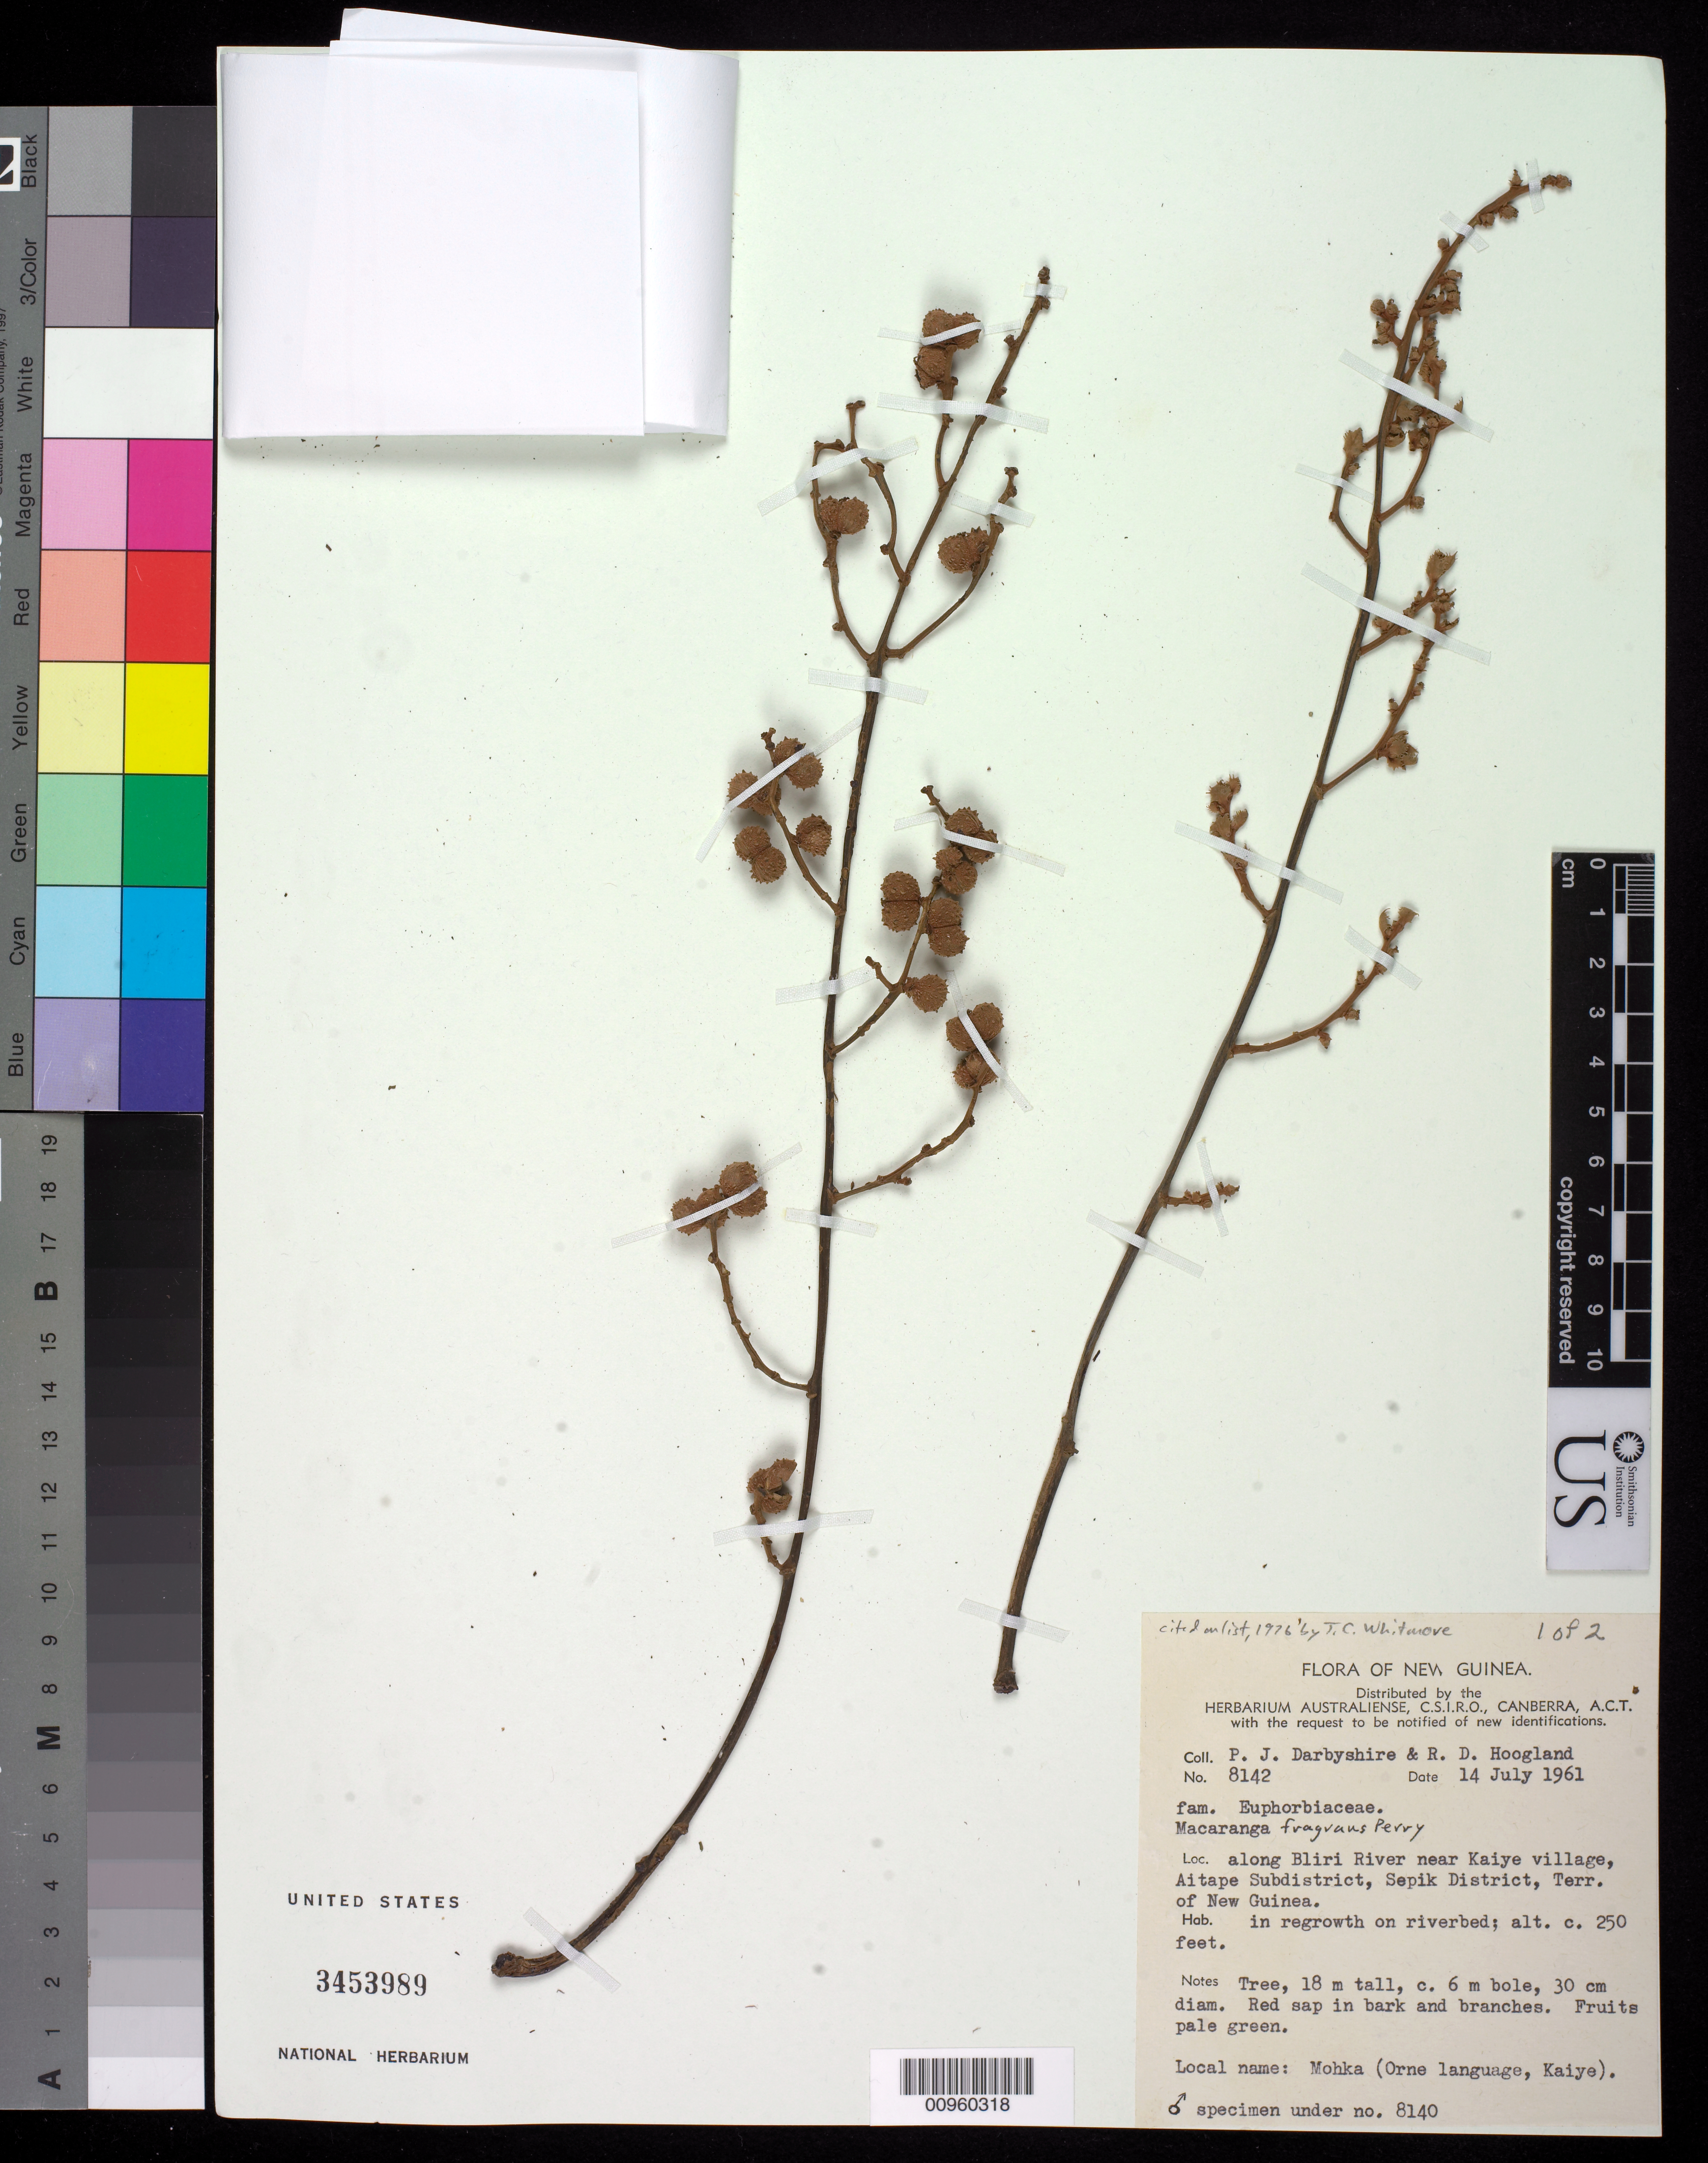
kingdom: Plantae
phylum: Tracheophyta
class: Magnoliopsida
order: Malpighiales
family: Euphorbiaceae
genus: Macaranga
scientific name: Macaranga fragrans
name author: Perry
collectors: P. Darbyshire & R. D. Hoogland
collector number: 8142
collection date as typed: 14 Jul 1961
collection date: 1961-07-14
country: Papua New Guinea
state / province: Sandaun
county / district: Aitape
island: New Guinea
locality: Along Bliri River near Kaiye Village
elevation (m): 250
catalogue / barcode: US 3453989